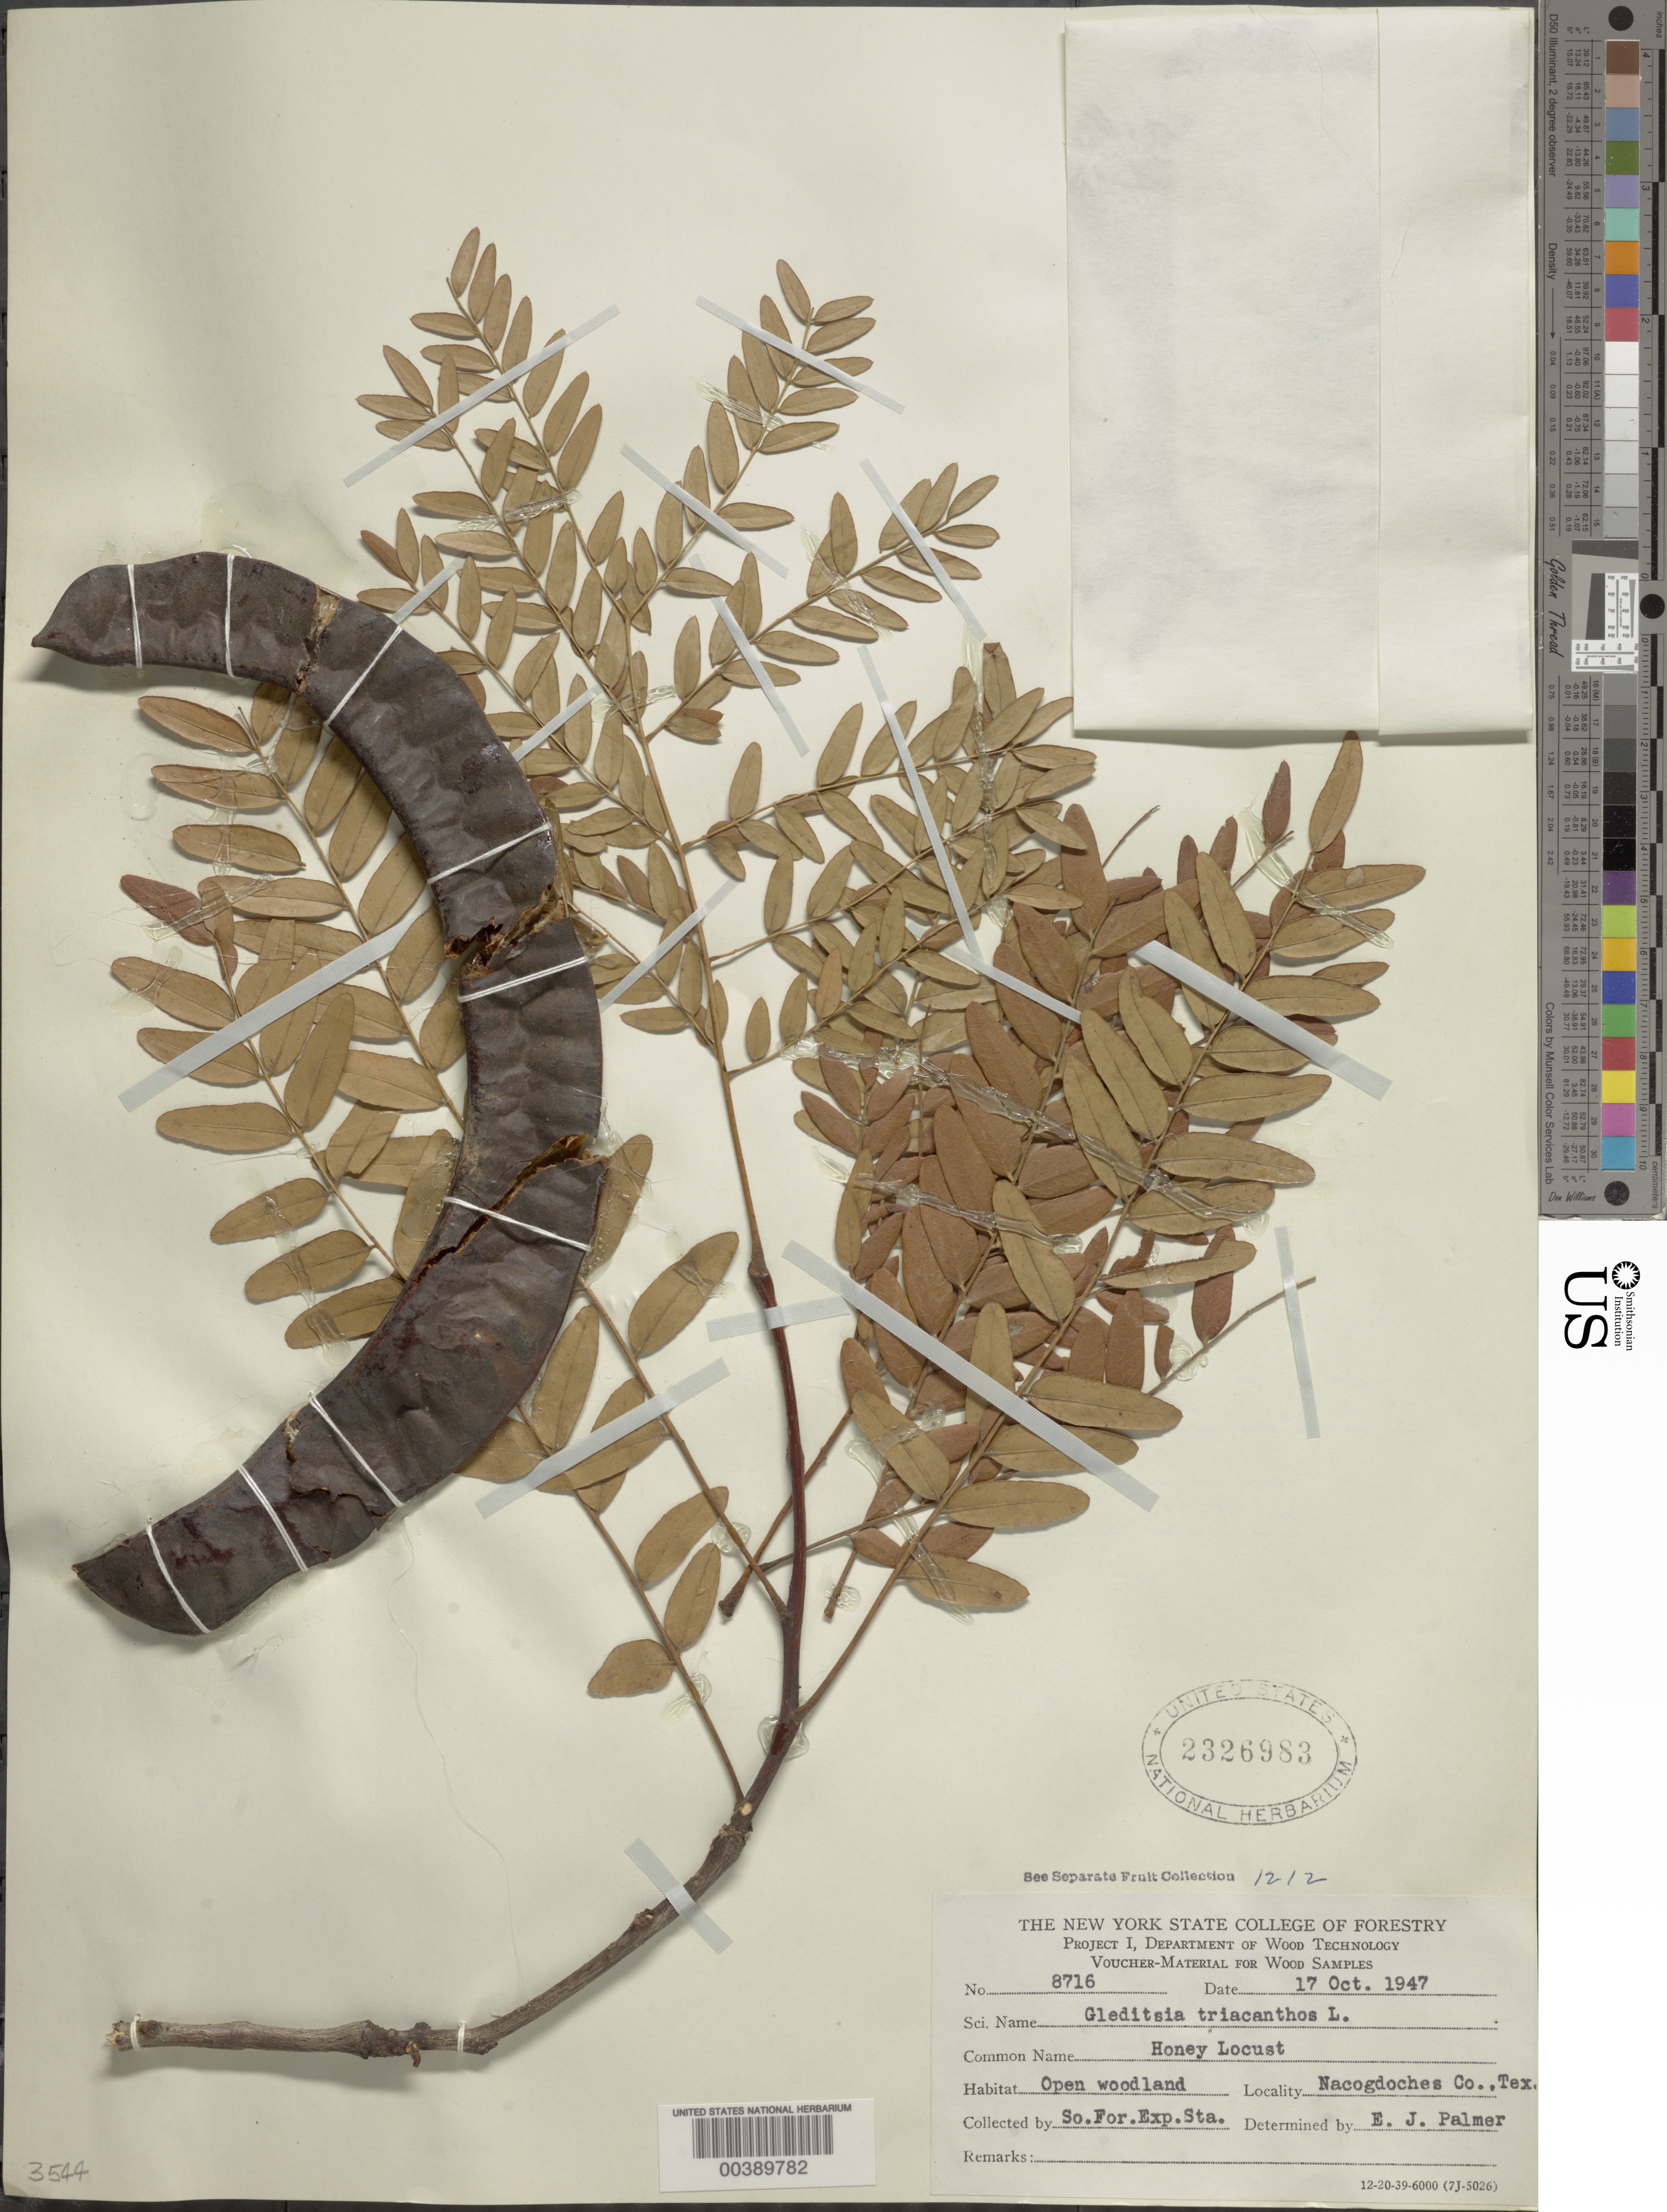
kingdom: Plantae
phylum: Tracheophyta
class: Magnoliopsida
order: Fabales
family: Fabaceae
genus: Gleditsia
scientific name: Gleditsia triacanthos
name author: L.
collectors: So. For. Exp. Sta.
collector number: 8716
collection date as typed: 17 Oct 1947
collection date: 1947-10-17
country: United States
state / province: Texas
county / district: Nacogdoches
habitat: Open woodland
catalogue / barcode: US 2326983